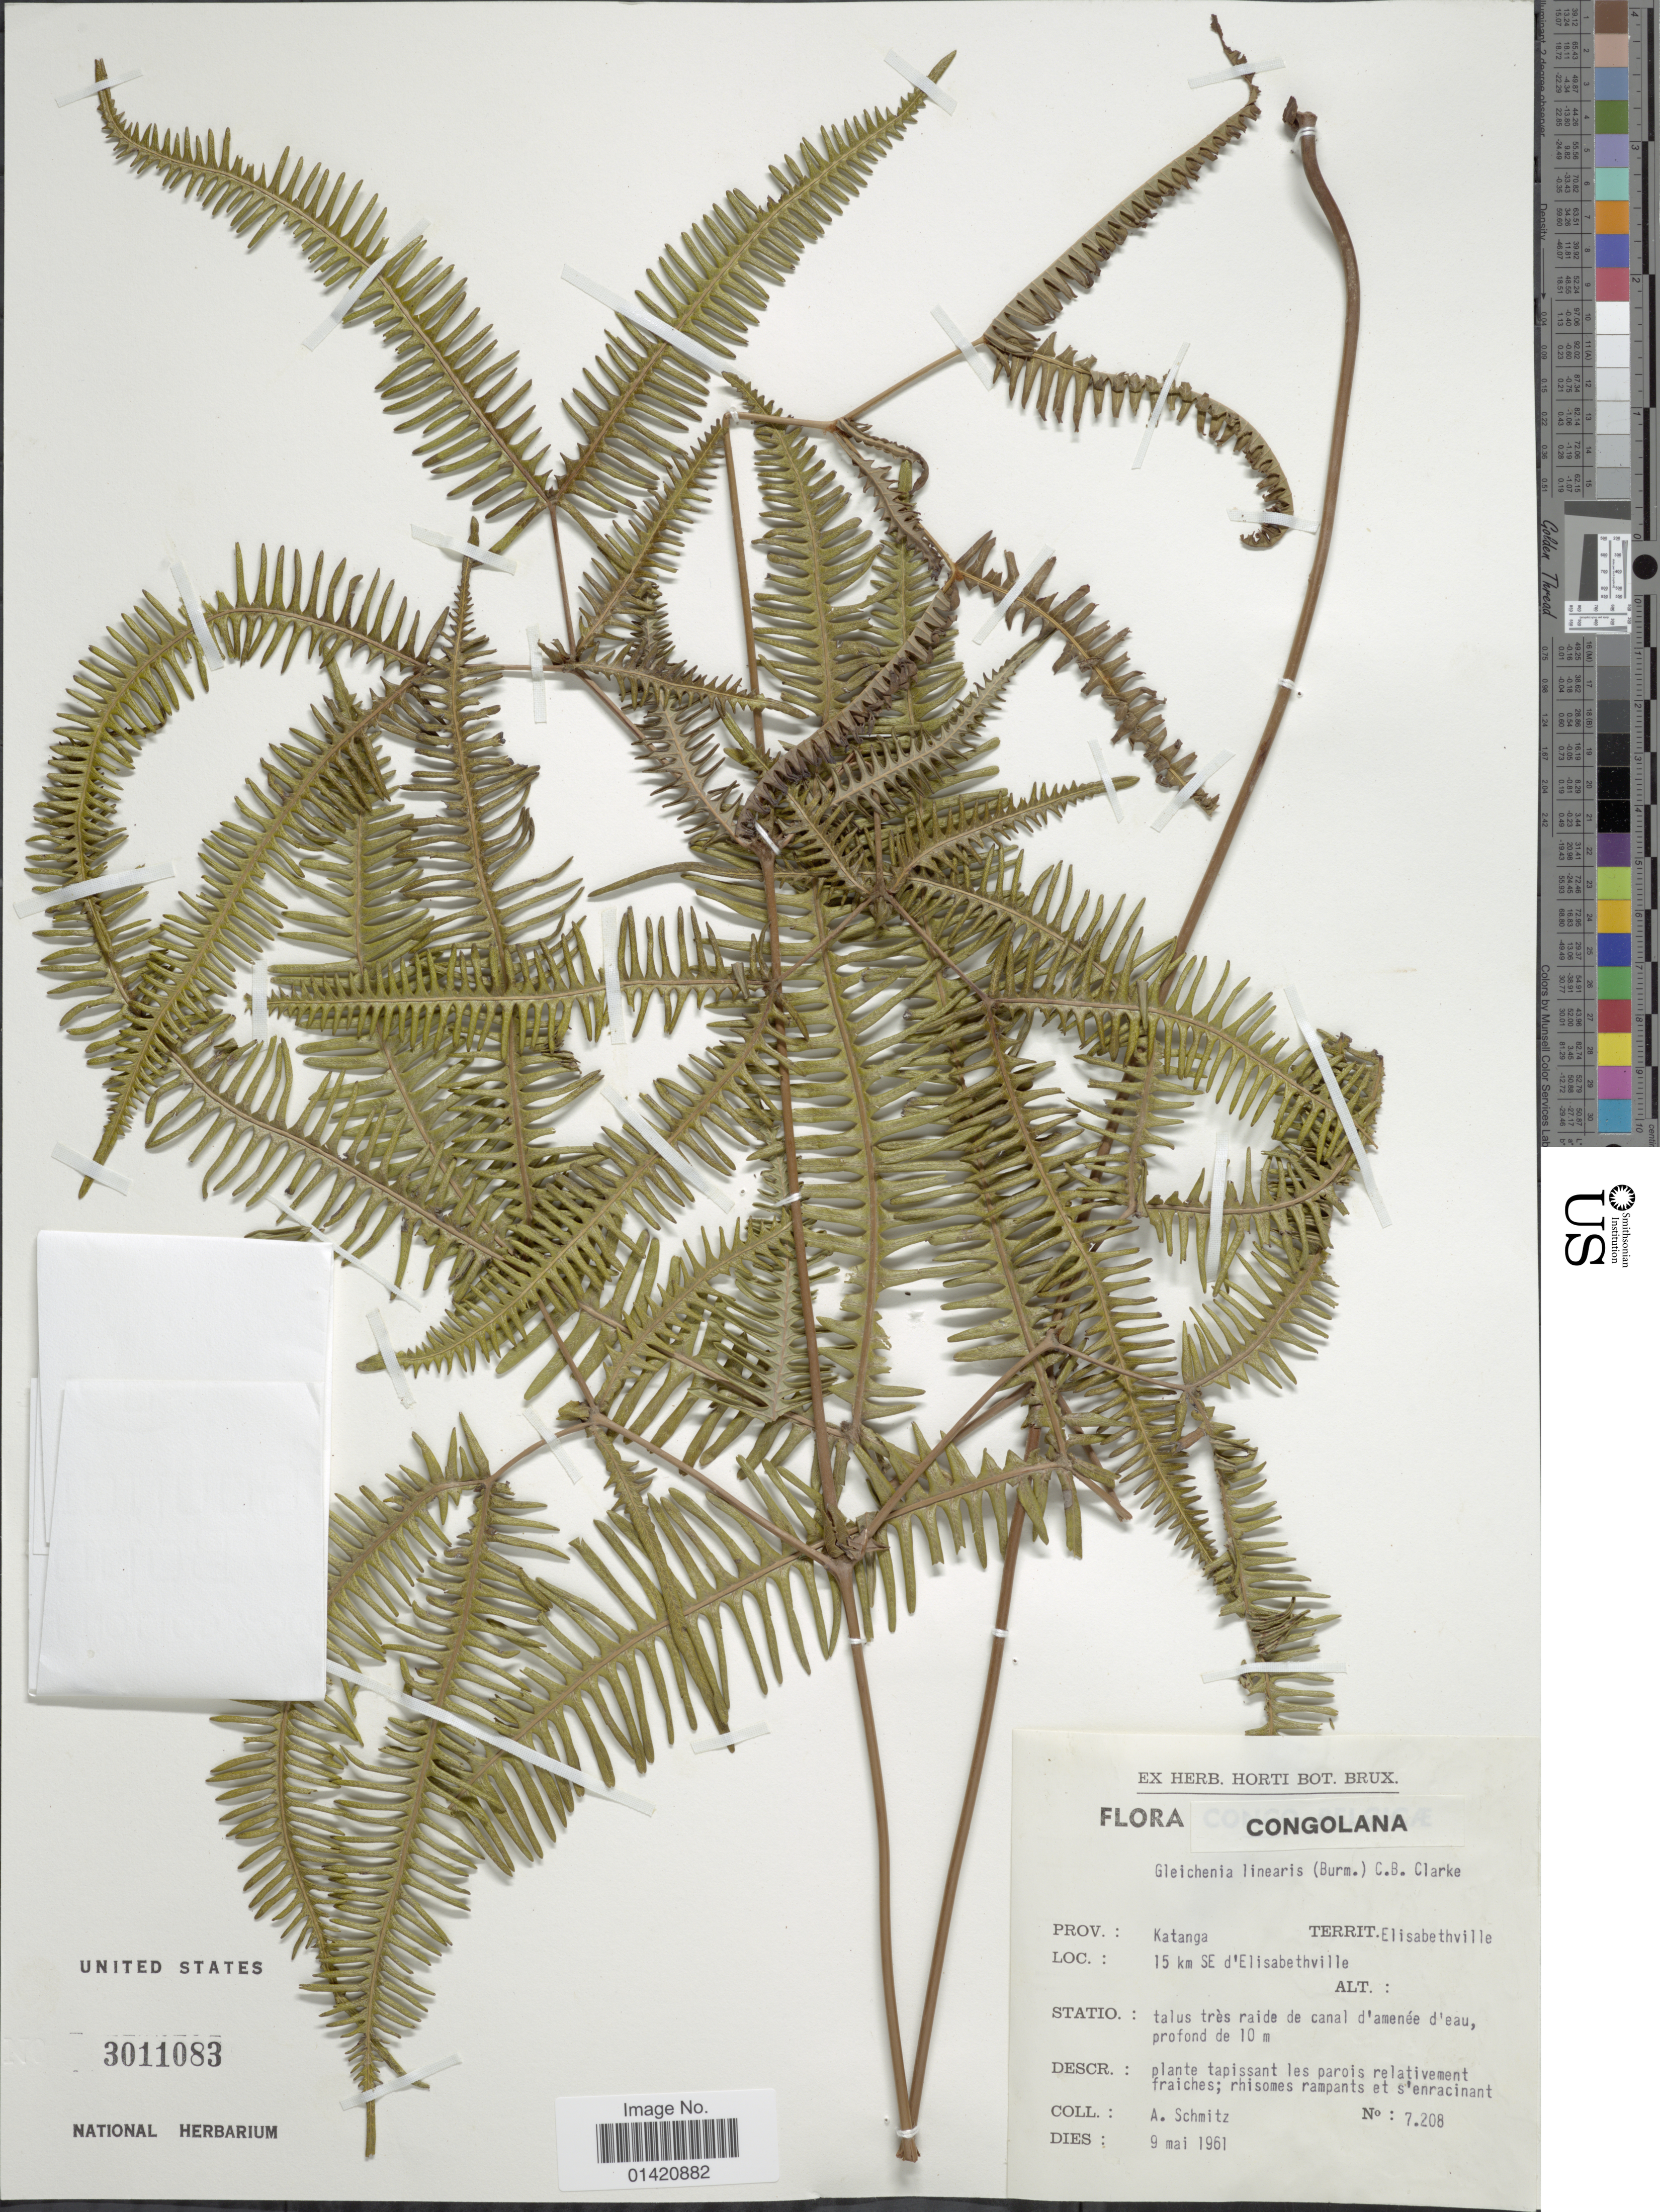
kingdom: Plantae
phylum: Tracheophyta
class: Polypodiopsida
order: Gleicheniales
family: Gleicheniaceae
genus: Dicranopteris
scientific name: Dicranopteris linearis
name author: (Burm. f.) Underw.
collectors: A. Schmitz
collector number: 7208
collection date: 1961-05-09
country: Congo, Democratic Republic of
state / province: Haut-Katanga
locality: Territ Elisabethville, 15 km SE d'Elisabethville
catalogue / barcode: US 3011083